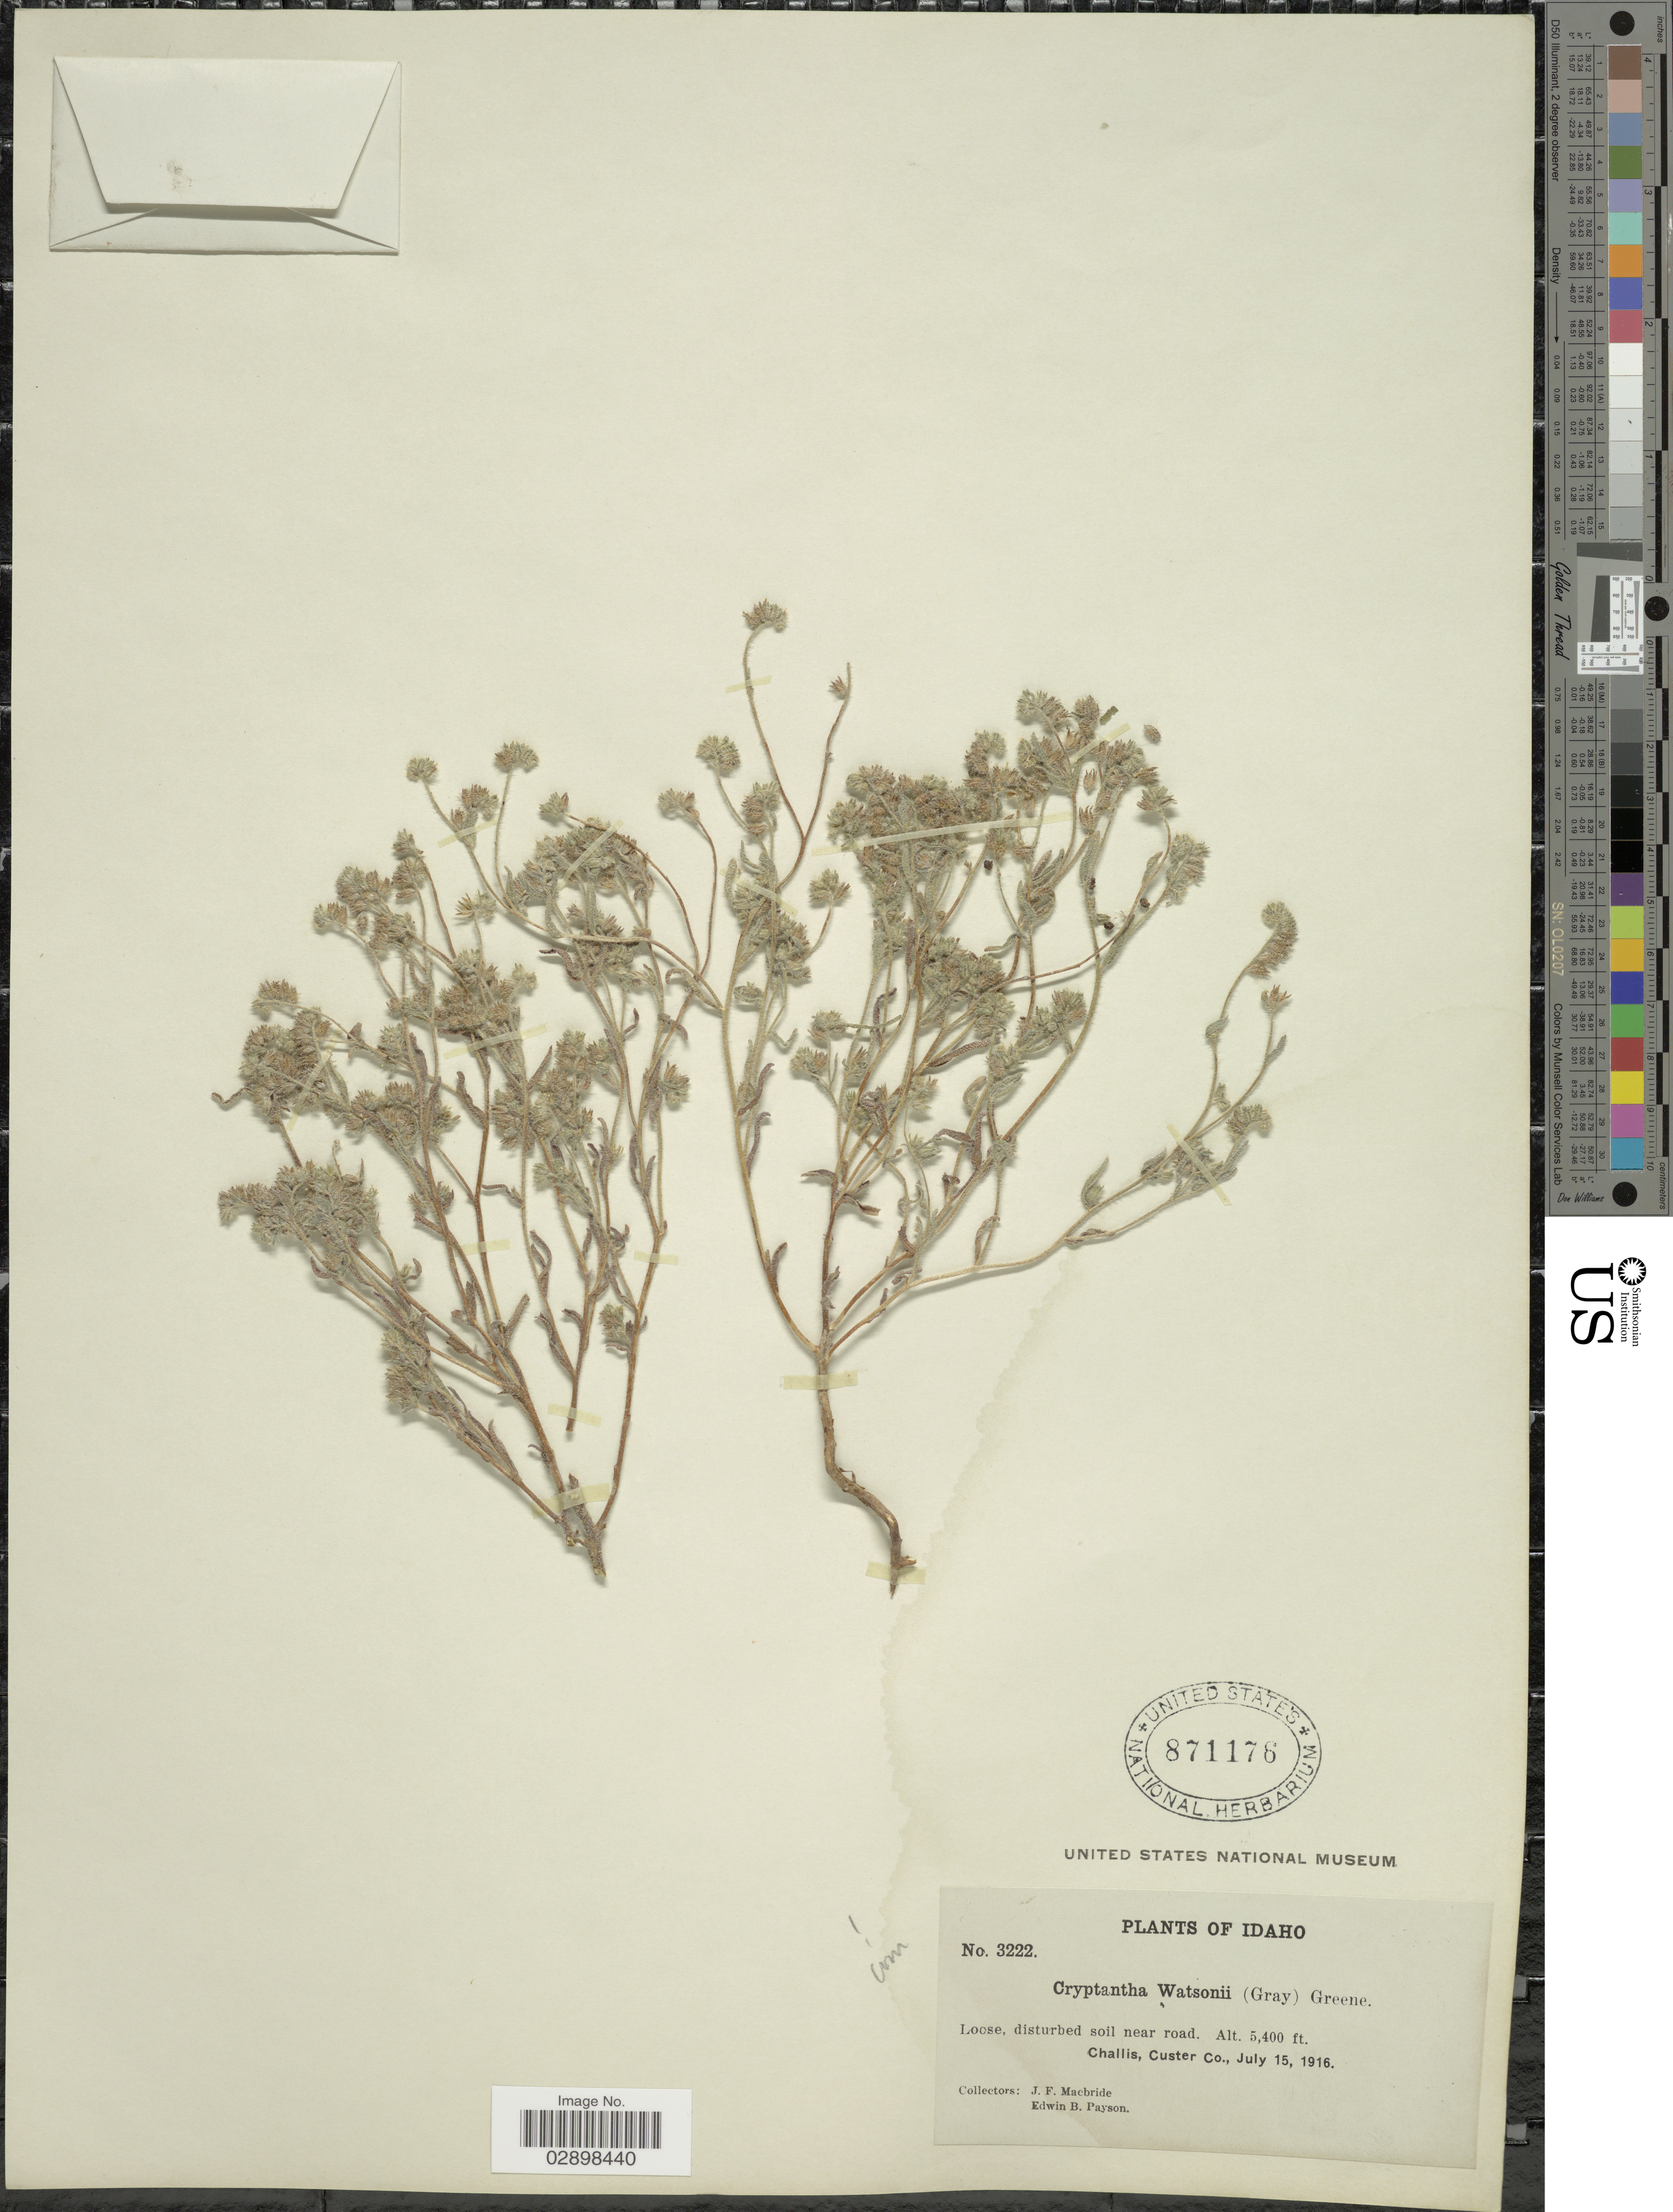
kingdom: Plantae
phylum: Tracheophyta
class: Magnoliopsida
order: Boraginales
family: Boraginaceae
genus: Cryptantha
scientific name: Cryptantha watsonii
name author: (A. Gray) Greene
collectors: J. F. Macbride & E. B. Payson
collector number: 3222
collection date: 1916-07-15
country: United States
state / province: Idaho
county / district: Custer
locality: Challis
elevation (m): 1646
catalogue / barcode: US 871176